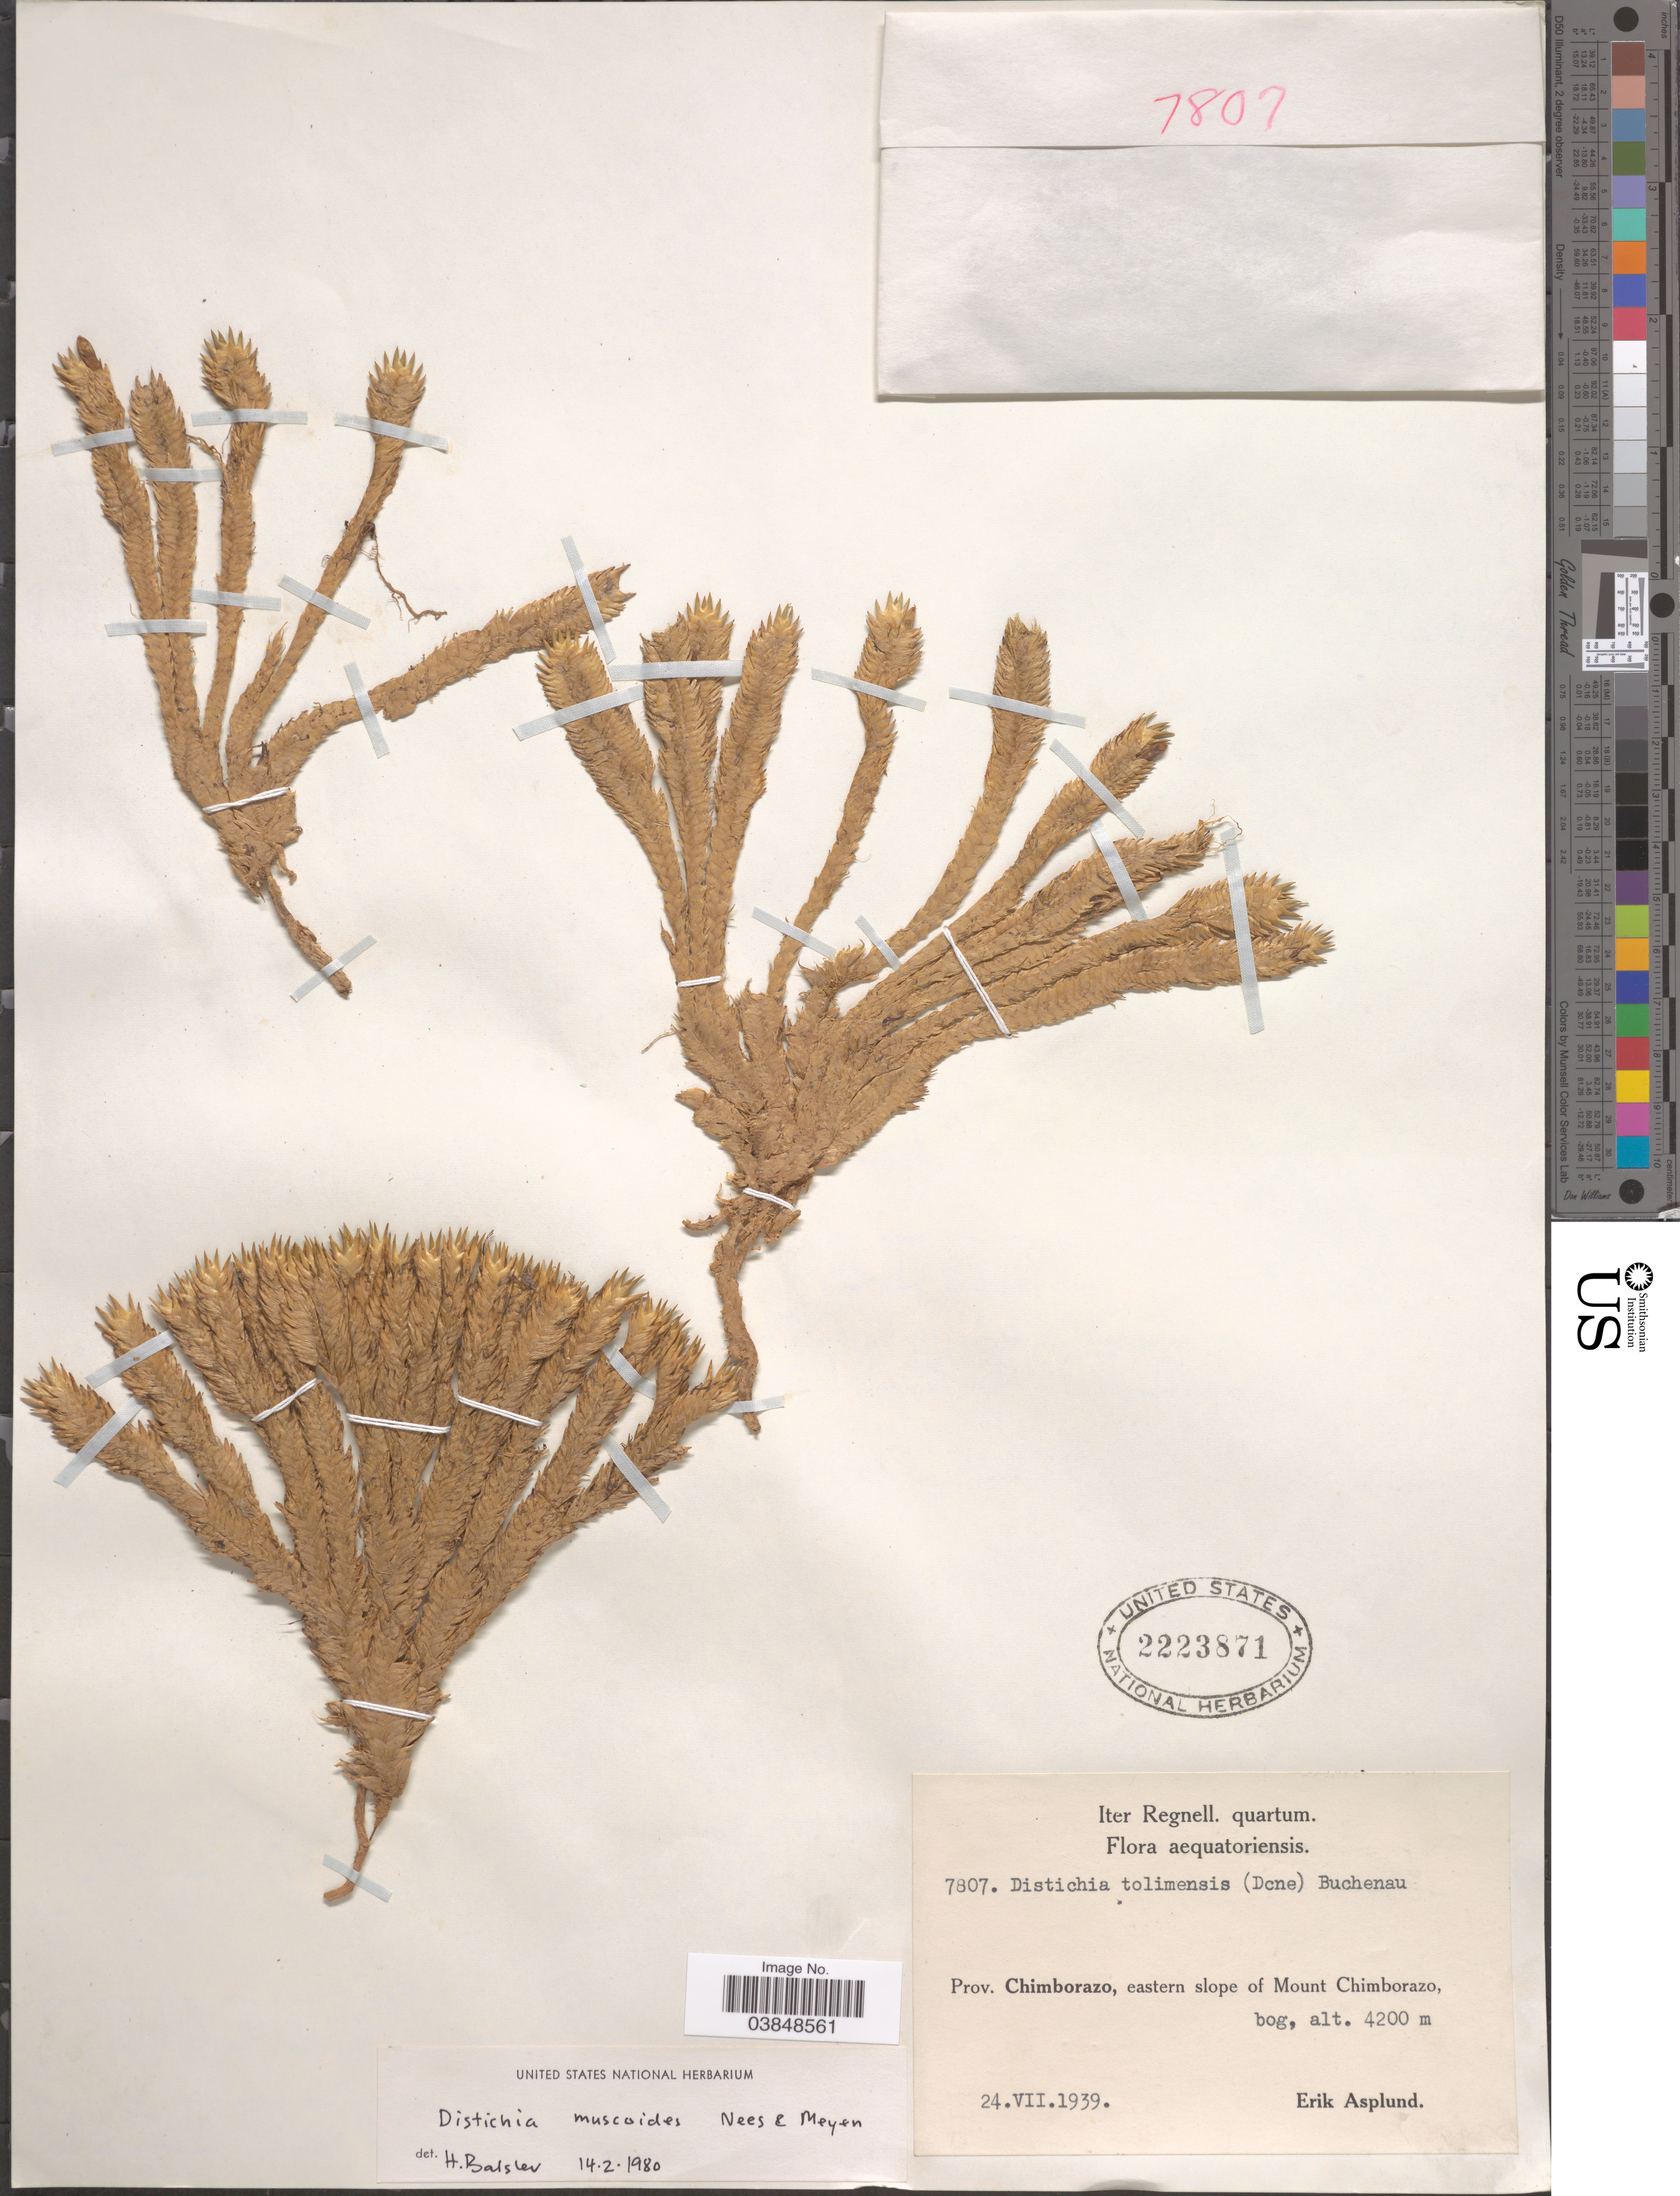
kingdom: Plantae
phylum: Tracheophyta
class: Liliopsida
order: Poales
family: Juncaceae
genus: Distichia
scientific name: Distichia muscoides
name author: Nees & Meyen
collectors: E. Asplund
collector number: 7807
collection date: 1939-07-24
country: Ecuador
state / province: Chimborazo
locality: Iter Regnell. quartum. Eastern slope of Mount Chimborazo.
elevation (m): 4200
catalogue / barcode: US 2223871